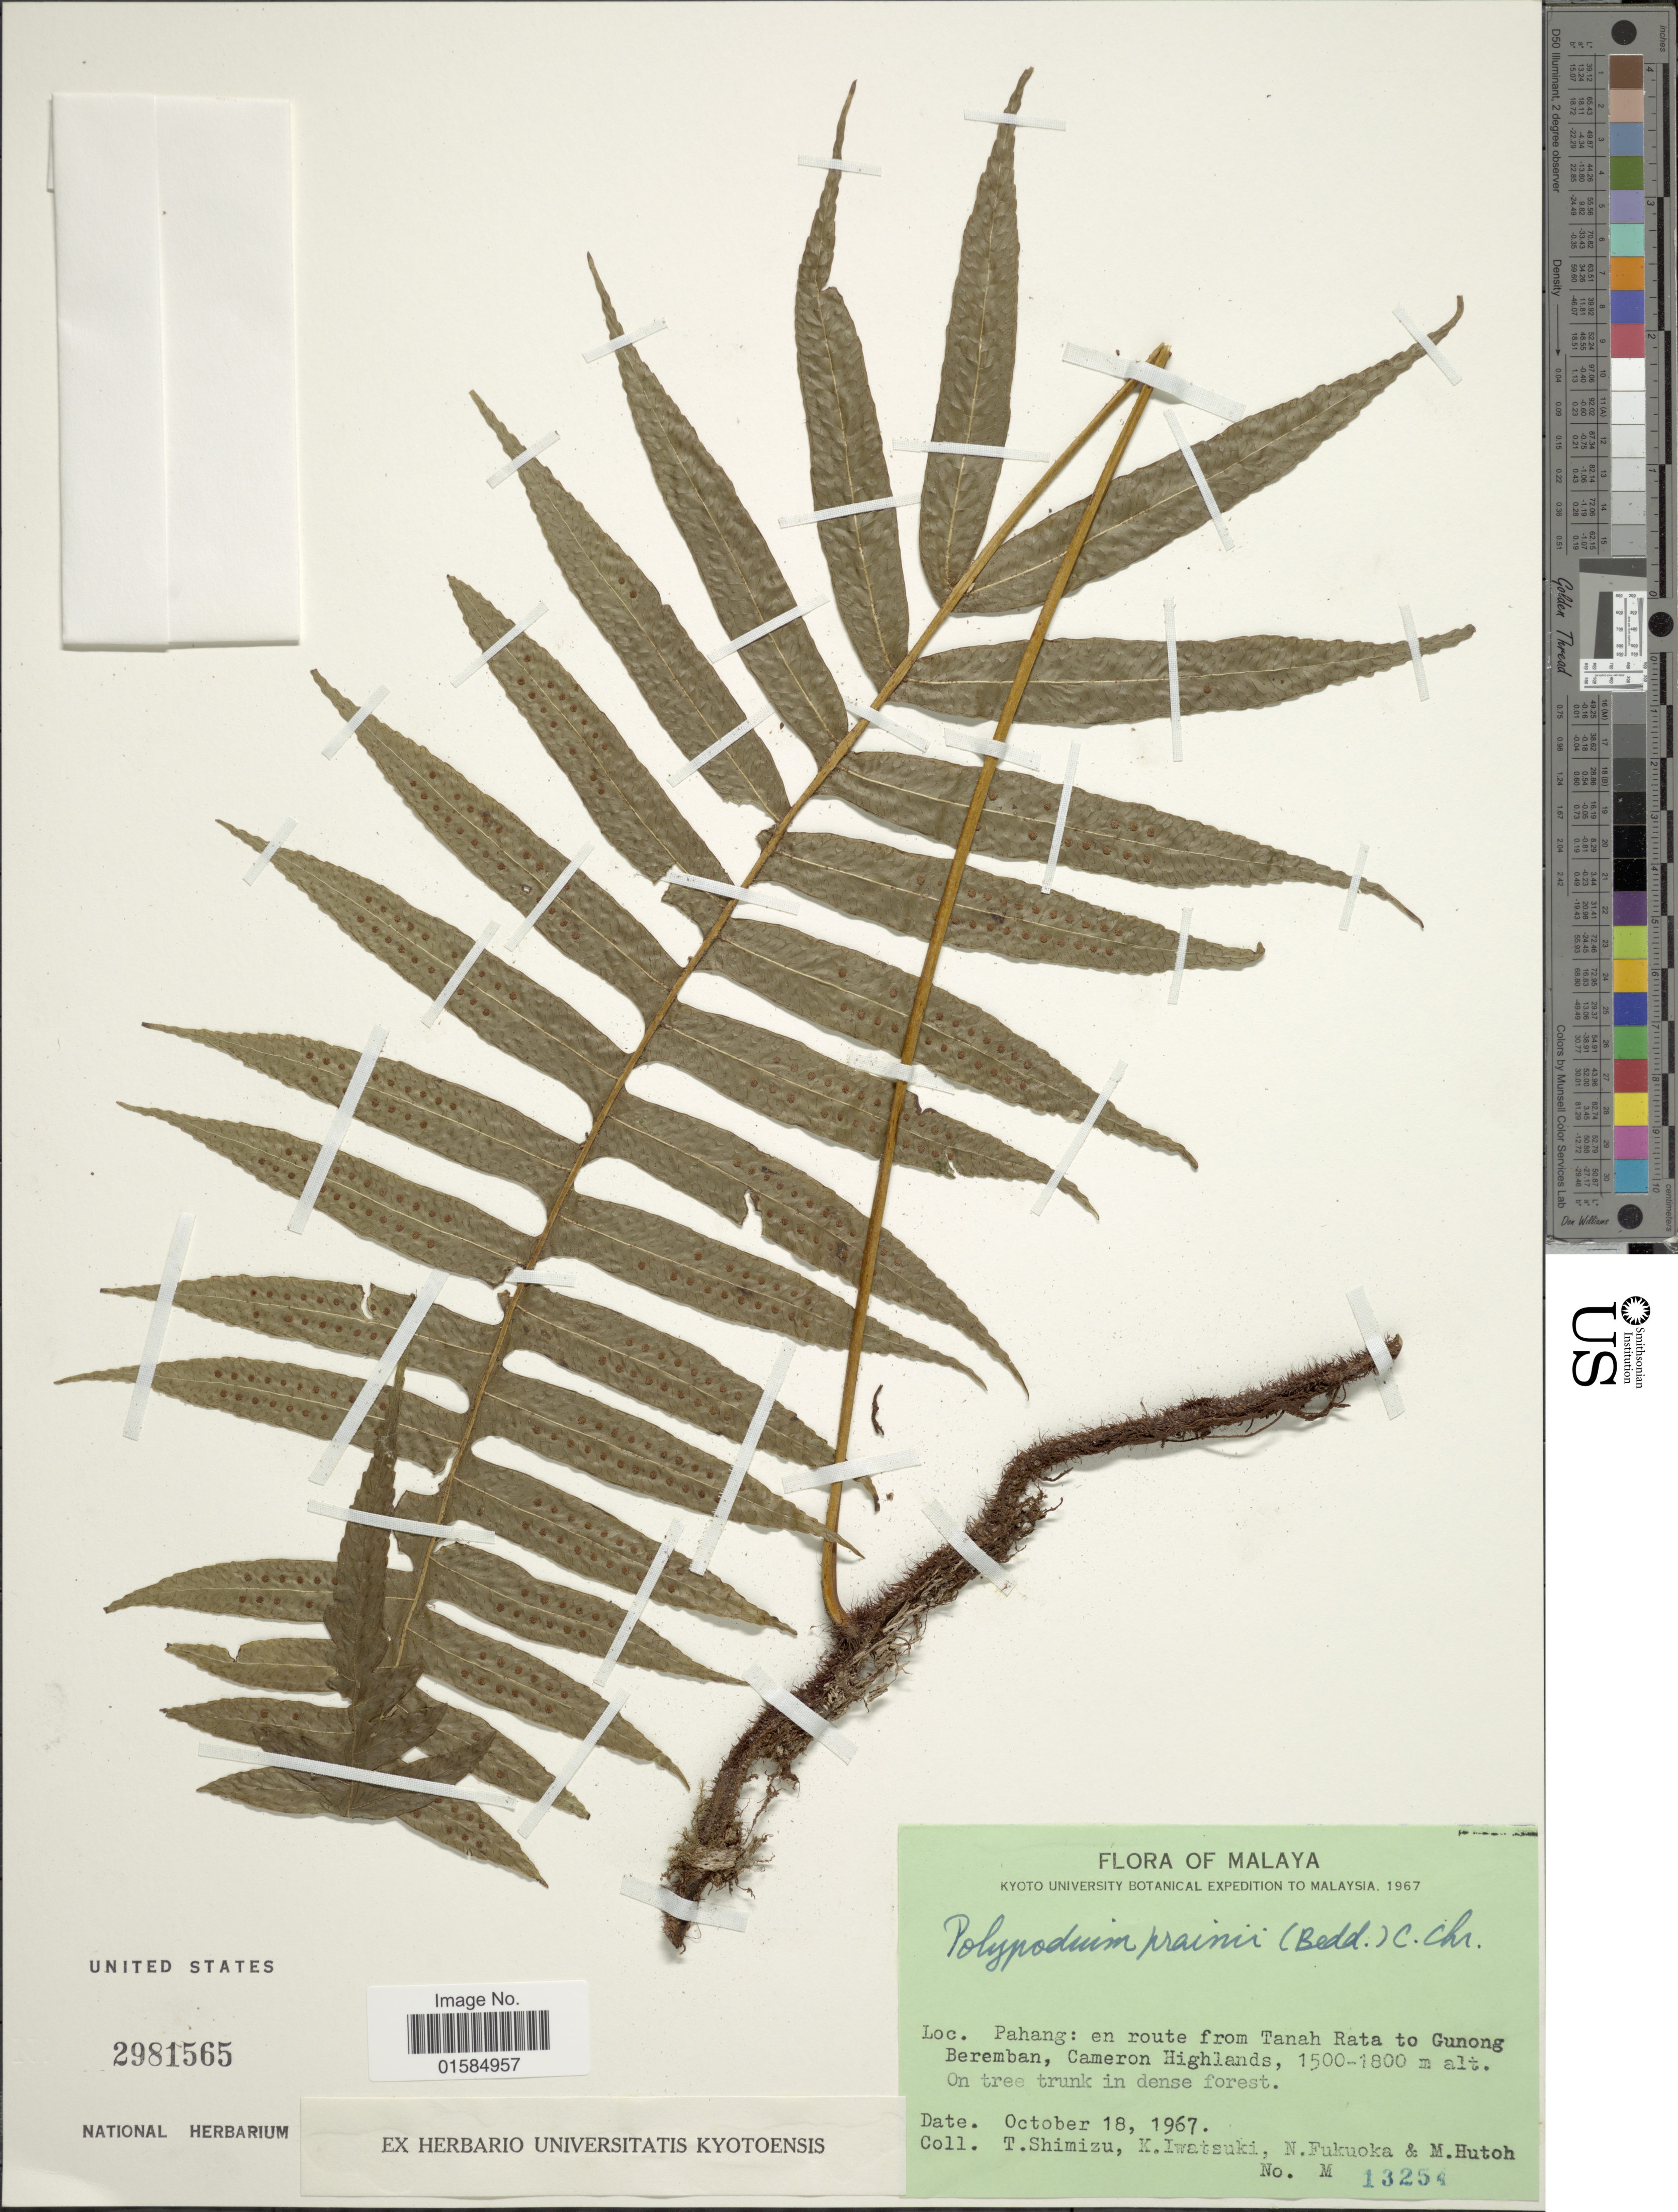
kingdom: Plantae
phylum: Tracheophyta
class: Polypodiopsida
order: Polypodiales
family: Polypodiaceae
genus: Goniophlebium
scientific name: Goniophlebium prainii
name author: Bedd.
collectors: T. Shimizu, K. Iwatsuki, N. Fukuoka & M. Hutoh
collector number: M13254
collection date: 1967-10-18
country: Malaysia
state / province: Pahang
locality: Malaya, Pahang: en route from Tanah Rata to Gunong Beremban, Cameron Highlands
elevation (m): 1500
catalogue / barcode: US 2981565